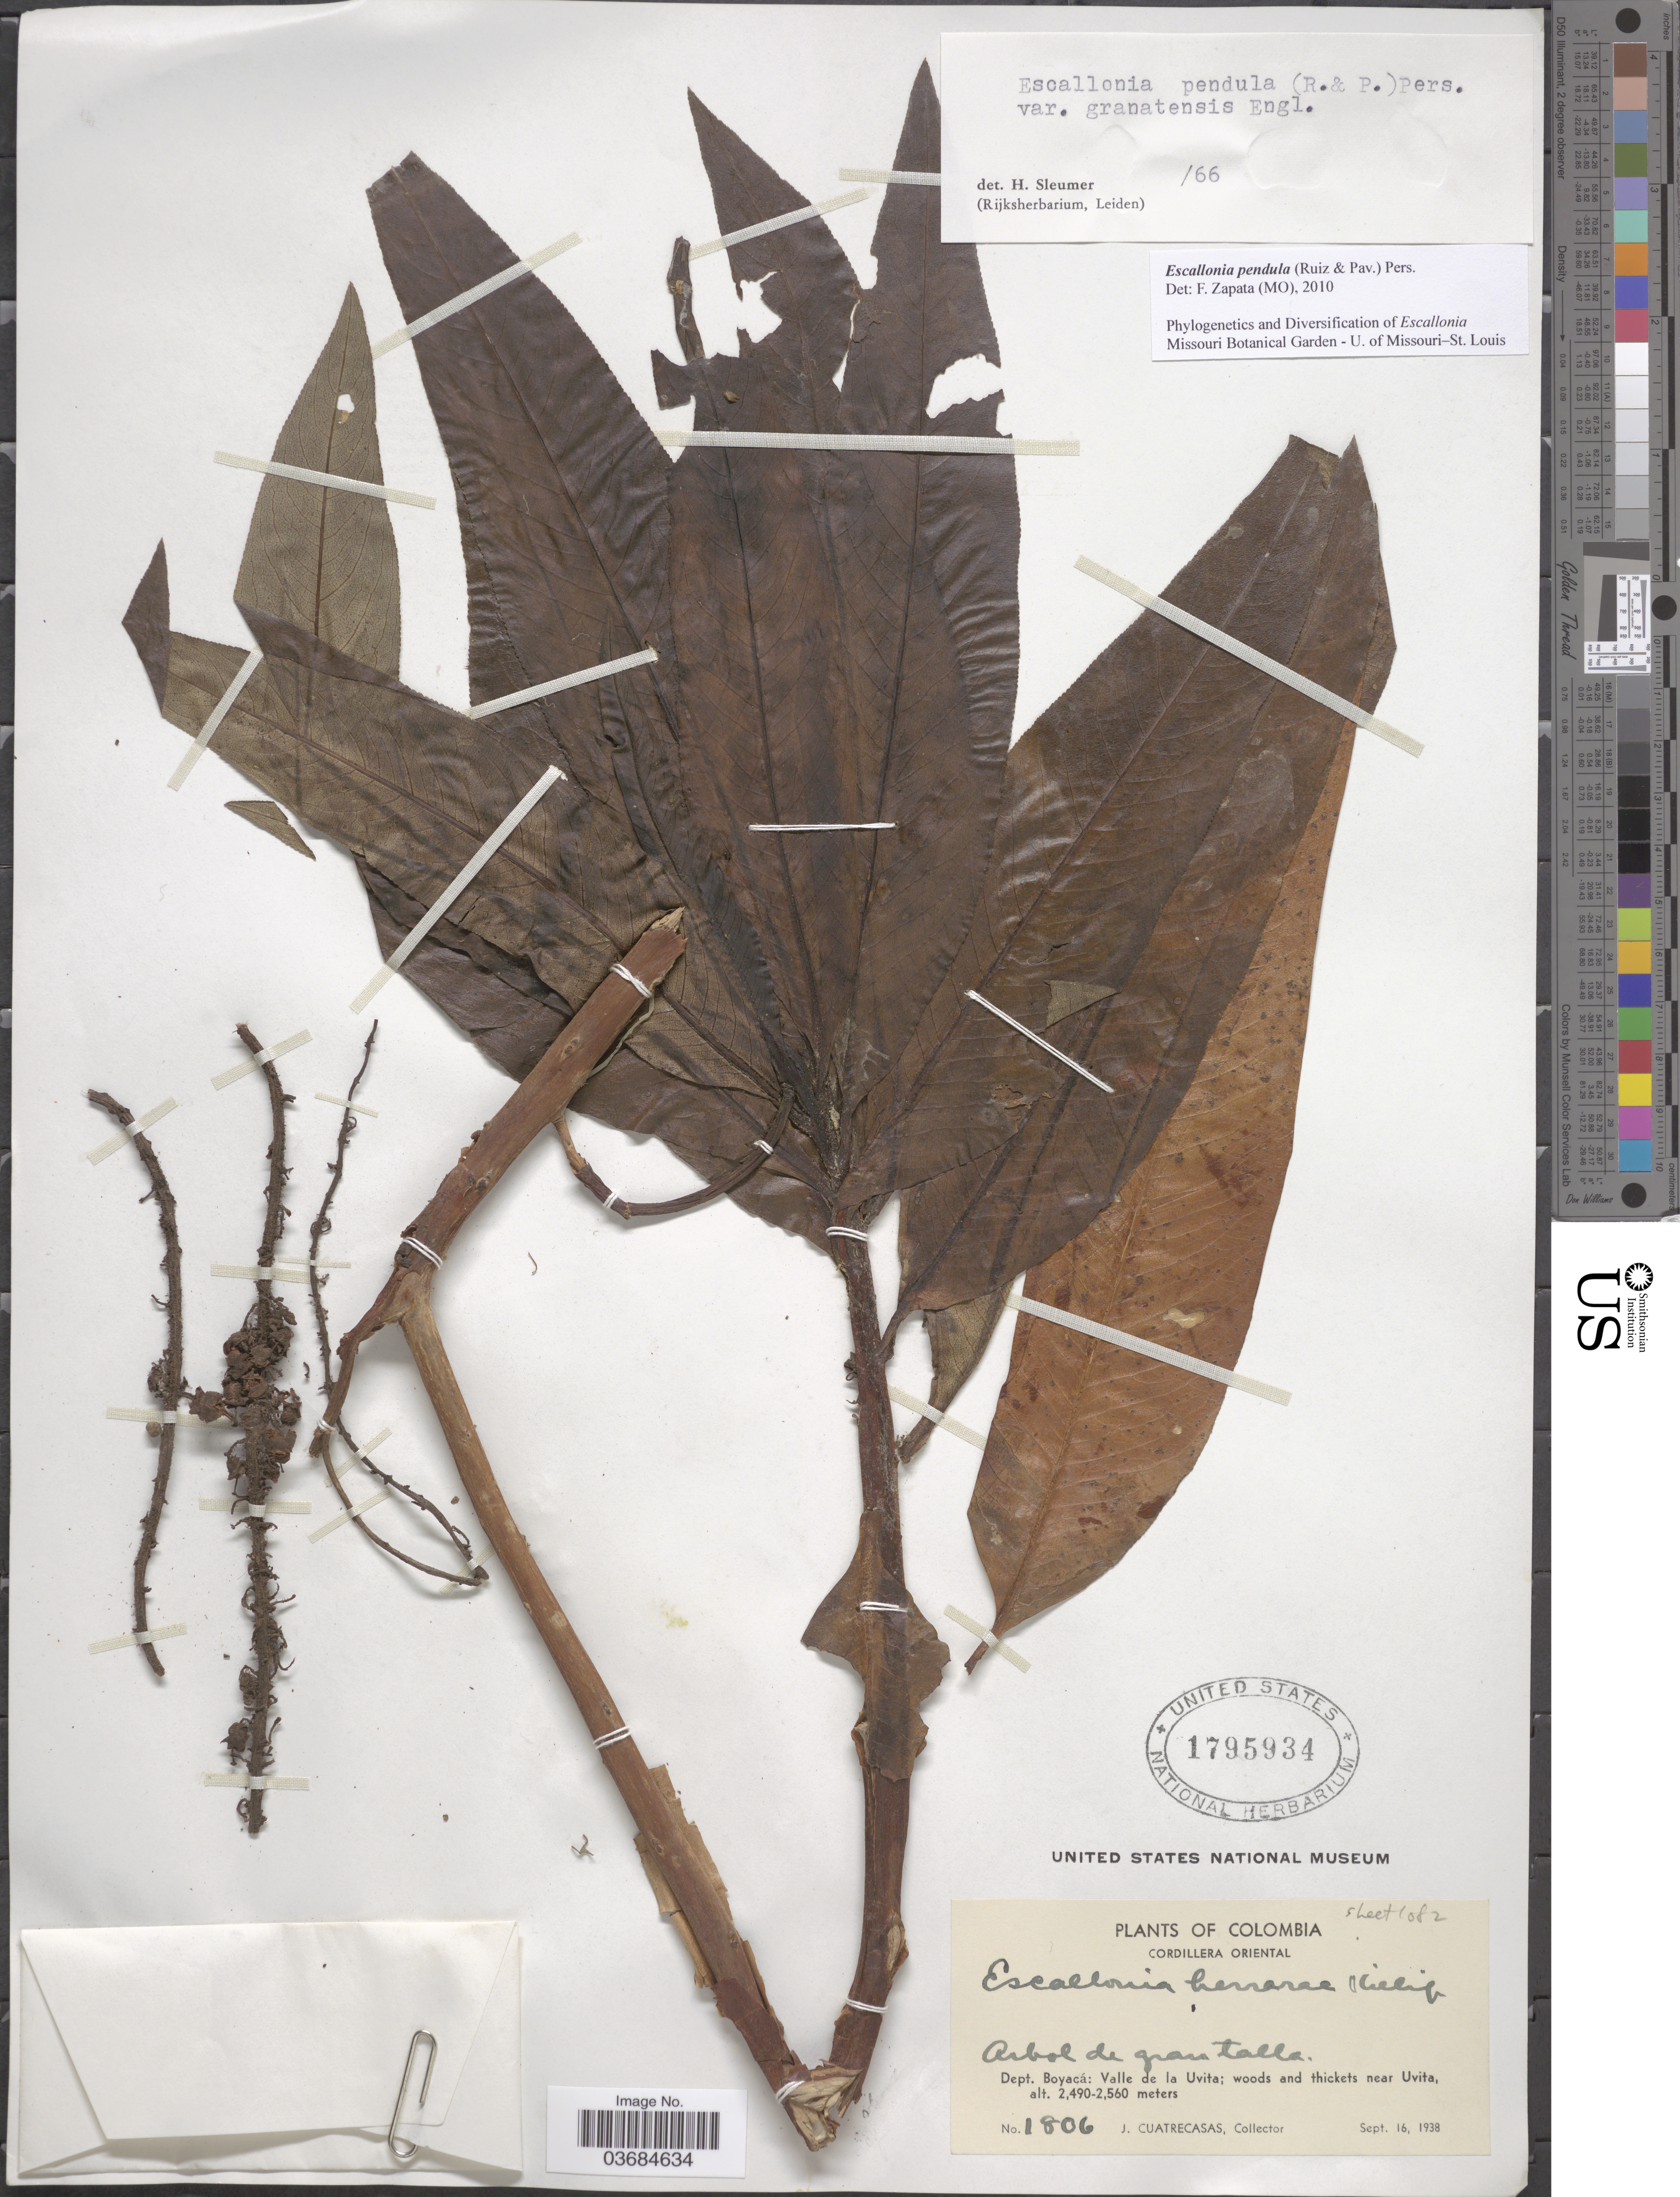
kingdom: Plantae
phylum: Tracheophyta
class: Magnoliopsida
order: Escalloniales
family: Escalloniaceae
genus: Escallonia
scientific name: Escallonia pendula var. pendula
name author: (Ruiz & Pav.) Pers.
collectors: J. Cuatrecasas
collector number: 1806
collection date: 1938-09-16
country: Colombia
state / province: Boyacá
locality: Cordillera Oriental. Dept. Boyacá: Valle de la Uvita; woods and thickets near Uvita.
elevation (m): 2490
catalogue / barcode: US 1795934